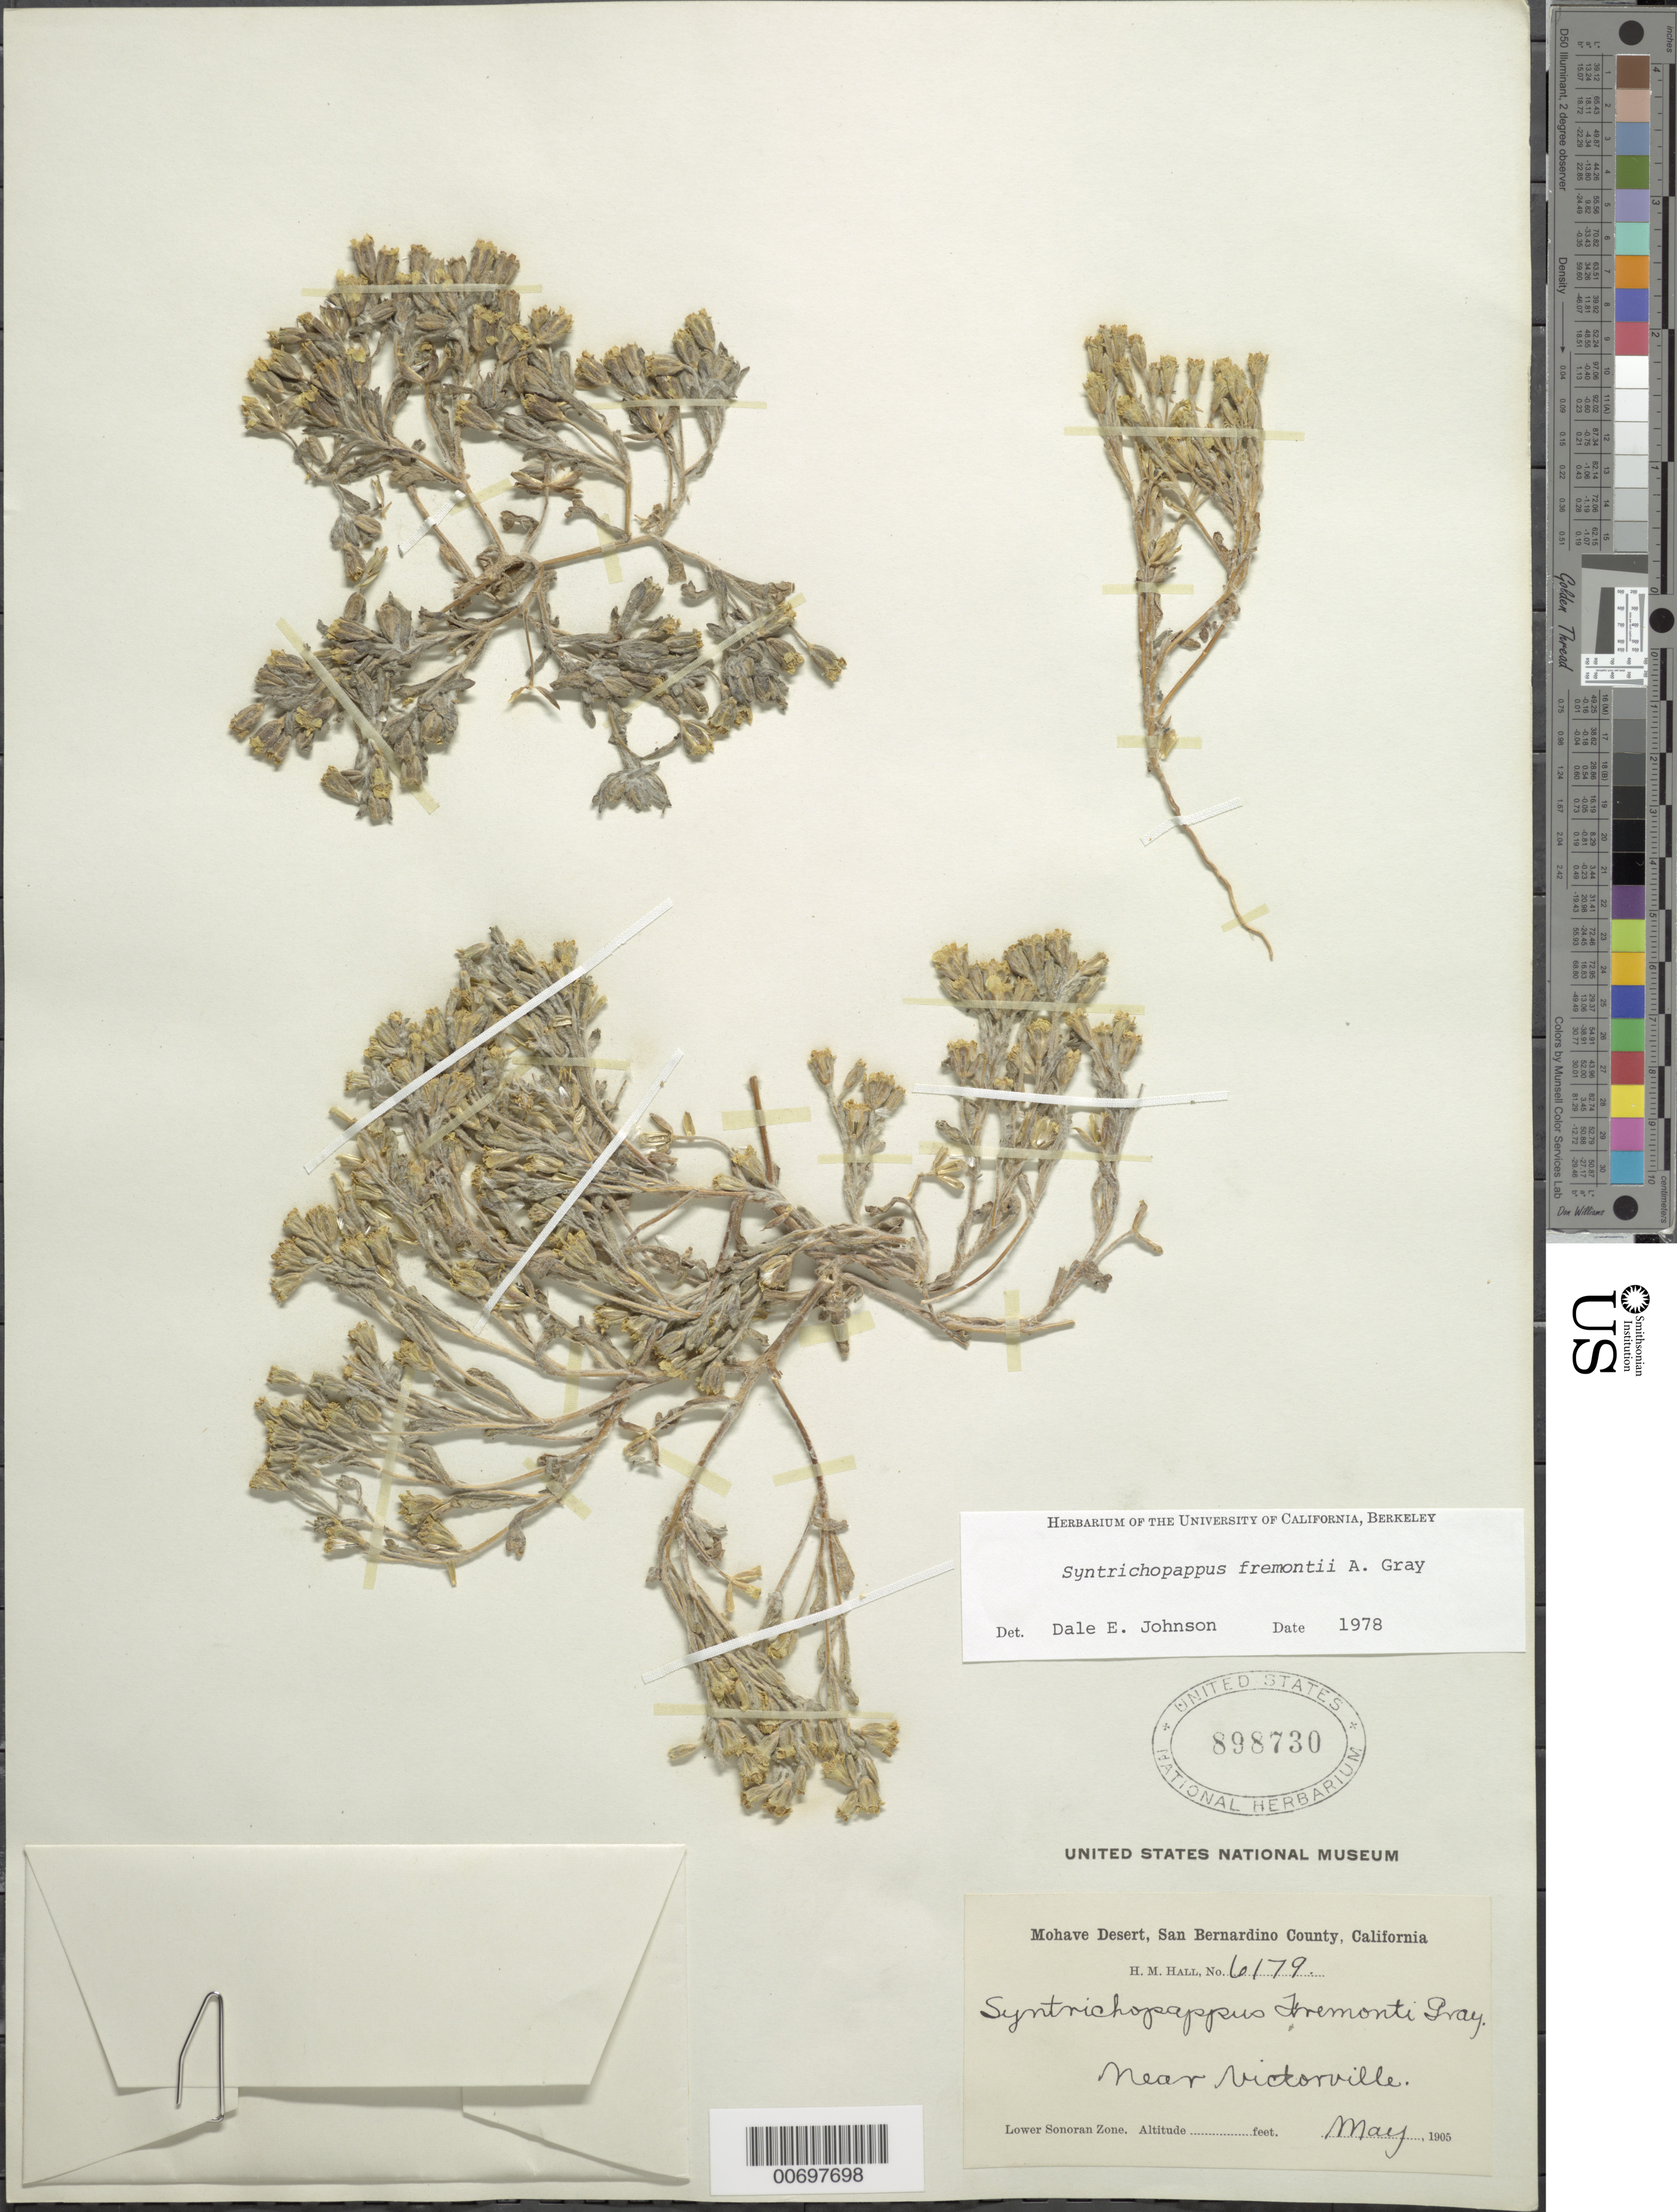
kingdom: Plantae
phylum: Tracheophyta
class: Magnoliopsida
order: Asterales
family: Asteraceae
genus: Syntrichopappus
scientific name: Syntrichopappus fremontii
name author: A. Gray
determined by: Johnson, D. E.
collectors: H. M. Hall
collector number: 6179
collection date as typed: May 1905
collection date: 1905-05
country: United States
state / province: California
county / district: Kern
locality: Mohave Desert, Near Victorville.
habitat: Lower Sonoran Zone.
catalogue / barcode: US 898730